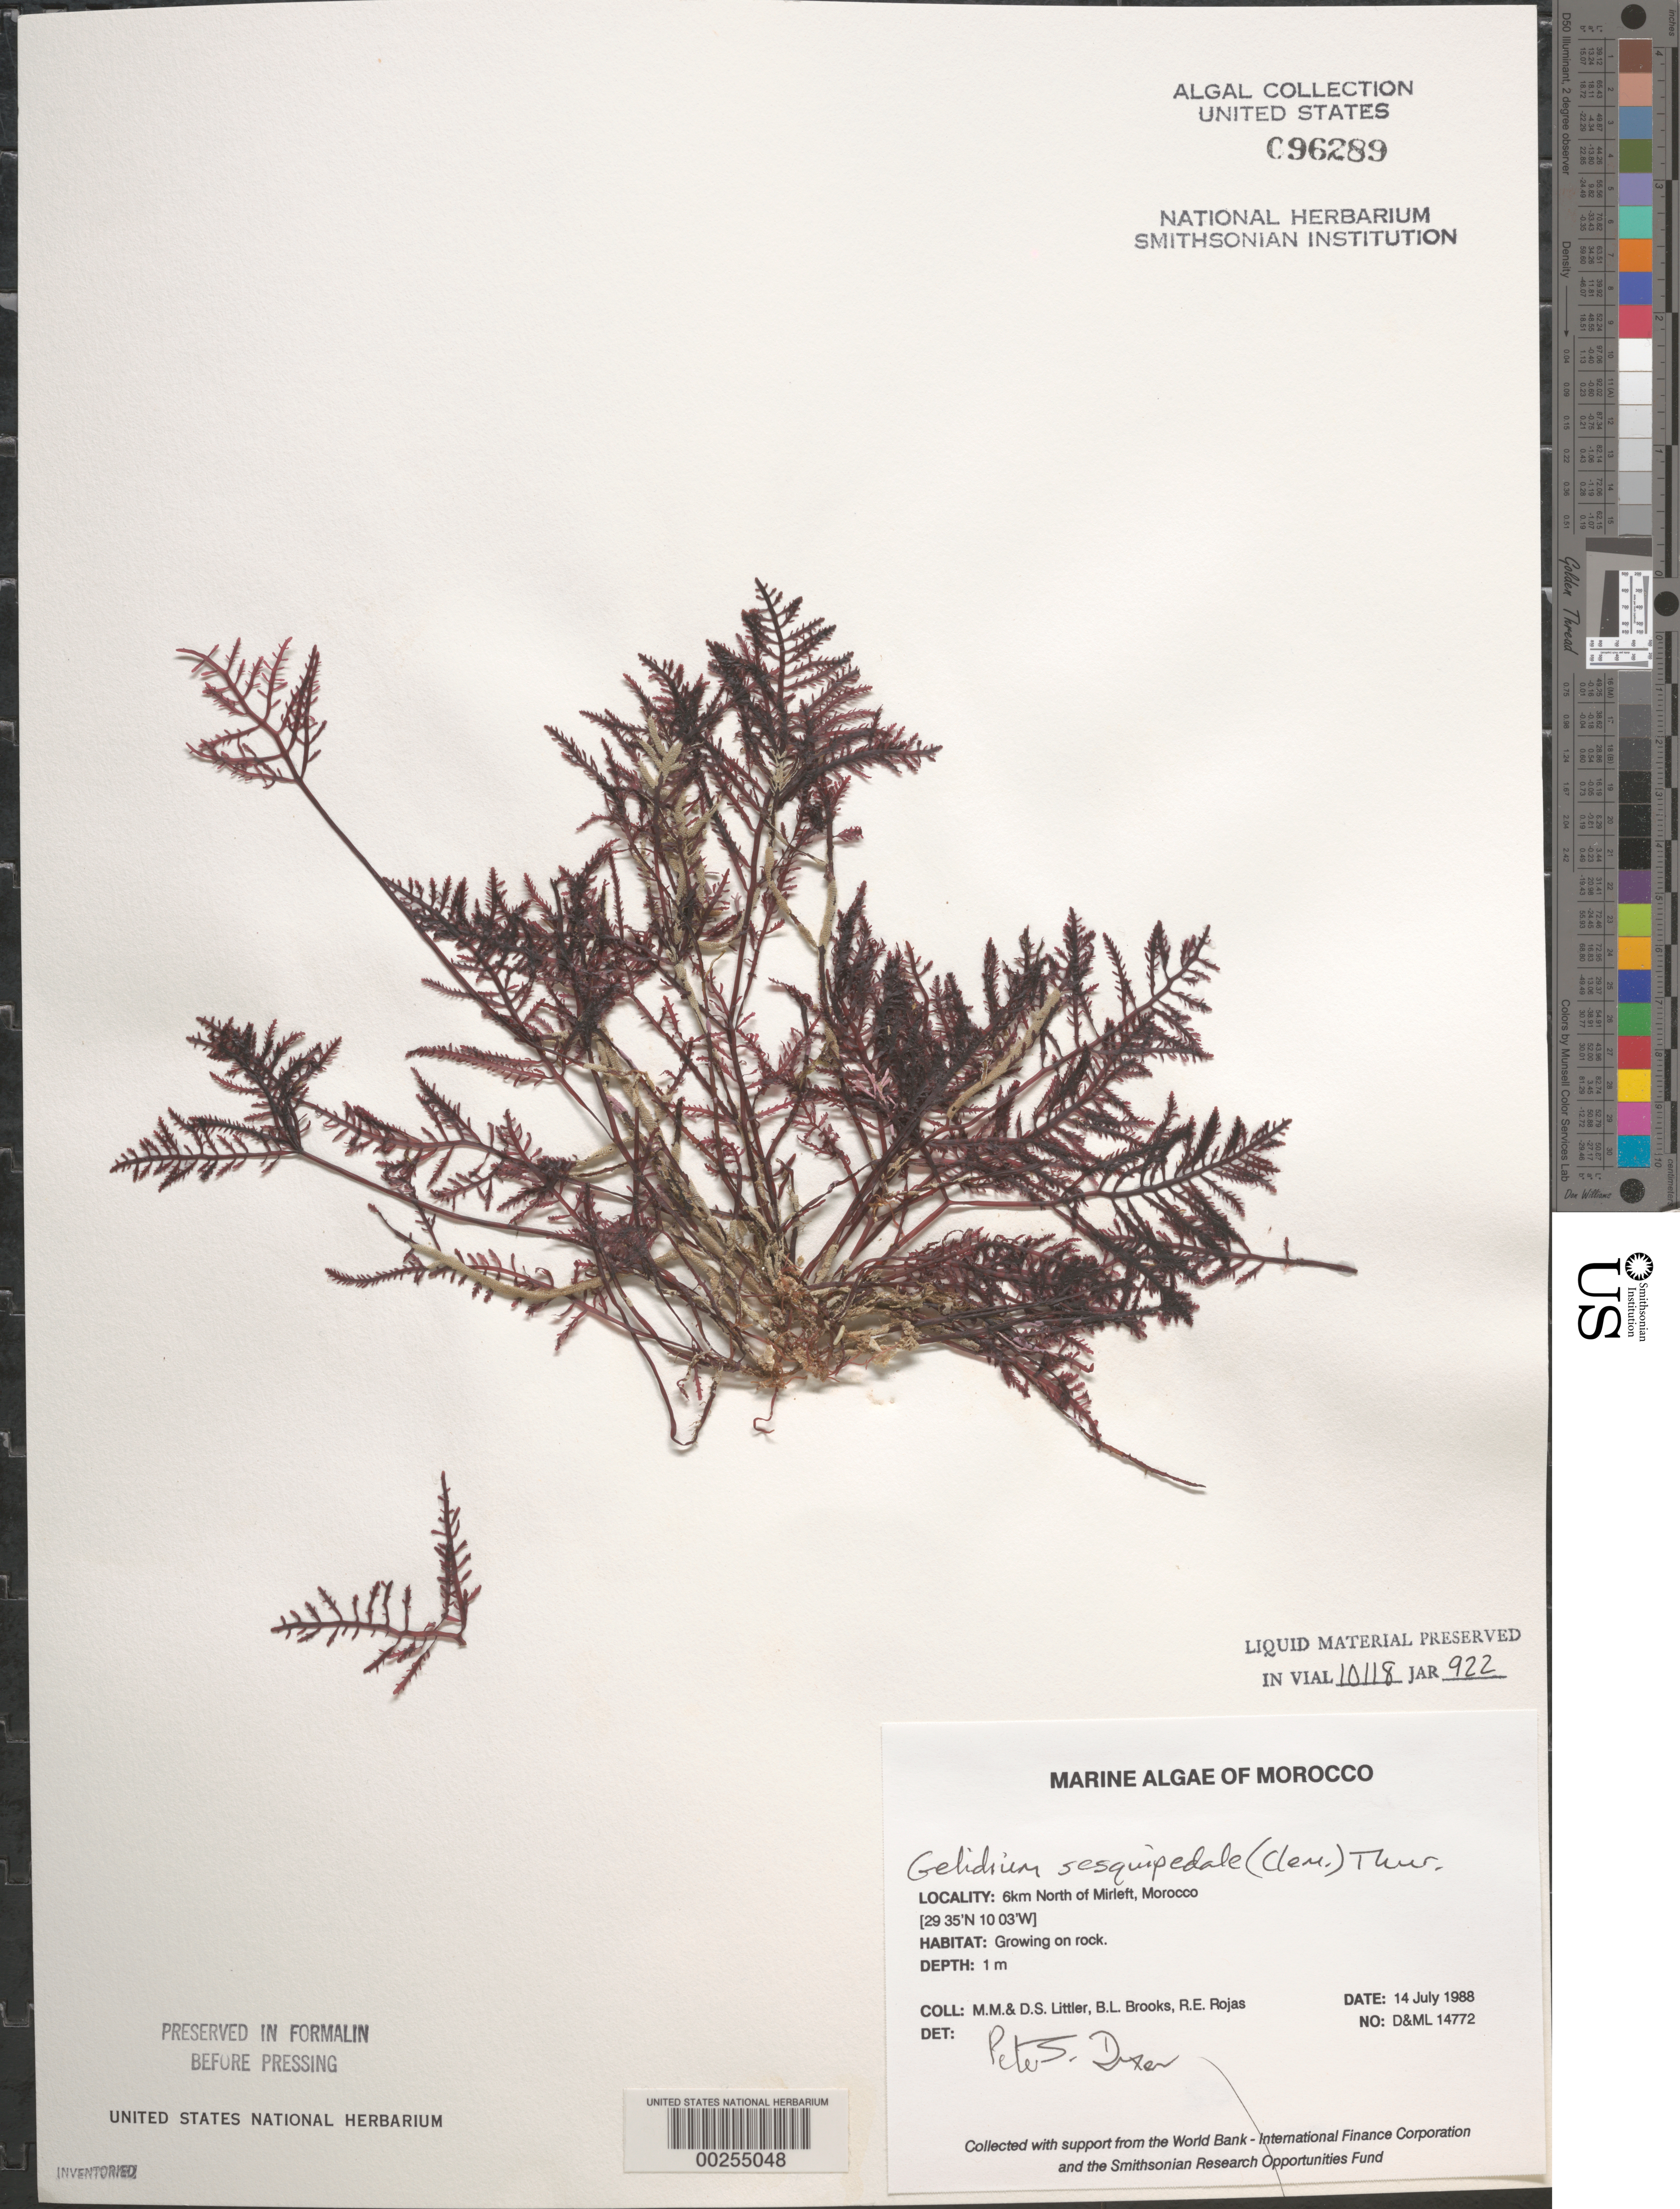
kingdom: Plantae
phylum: Rhodophyta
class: Florideophyceae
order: Gelidiales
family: Gelidiaceae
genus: Gelidium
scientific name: Gelidium corneum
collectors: M. M. Littler, D. S. Littler, B. Brooks & R. Rojas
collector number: D&ML 14772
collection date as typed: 14 Jul 1988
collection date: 1988-07-14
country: Morocco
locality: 6 km north of Mirleft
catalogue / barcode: US 96289